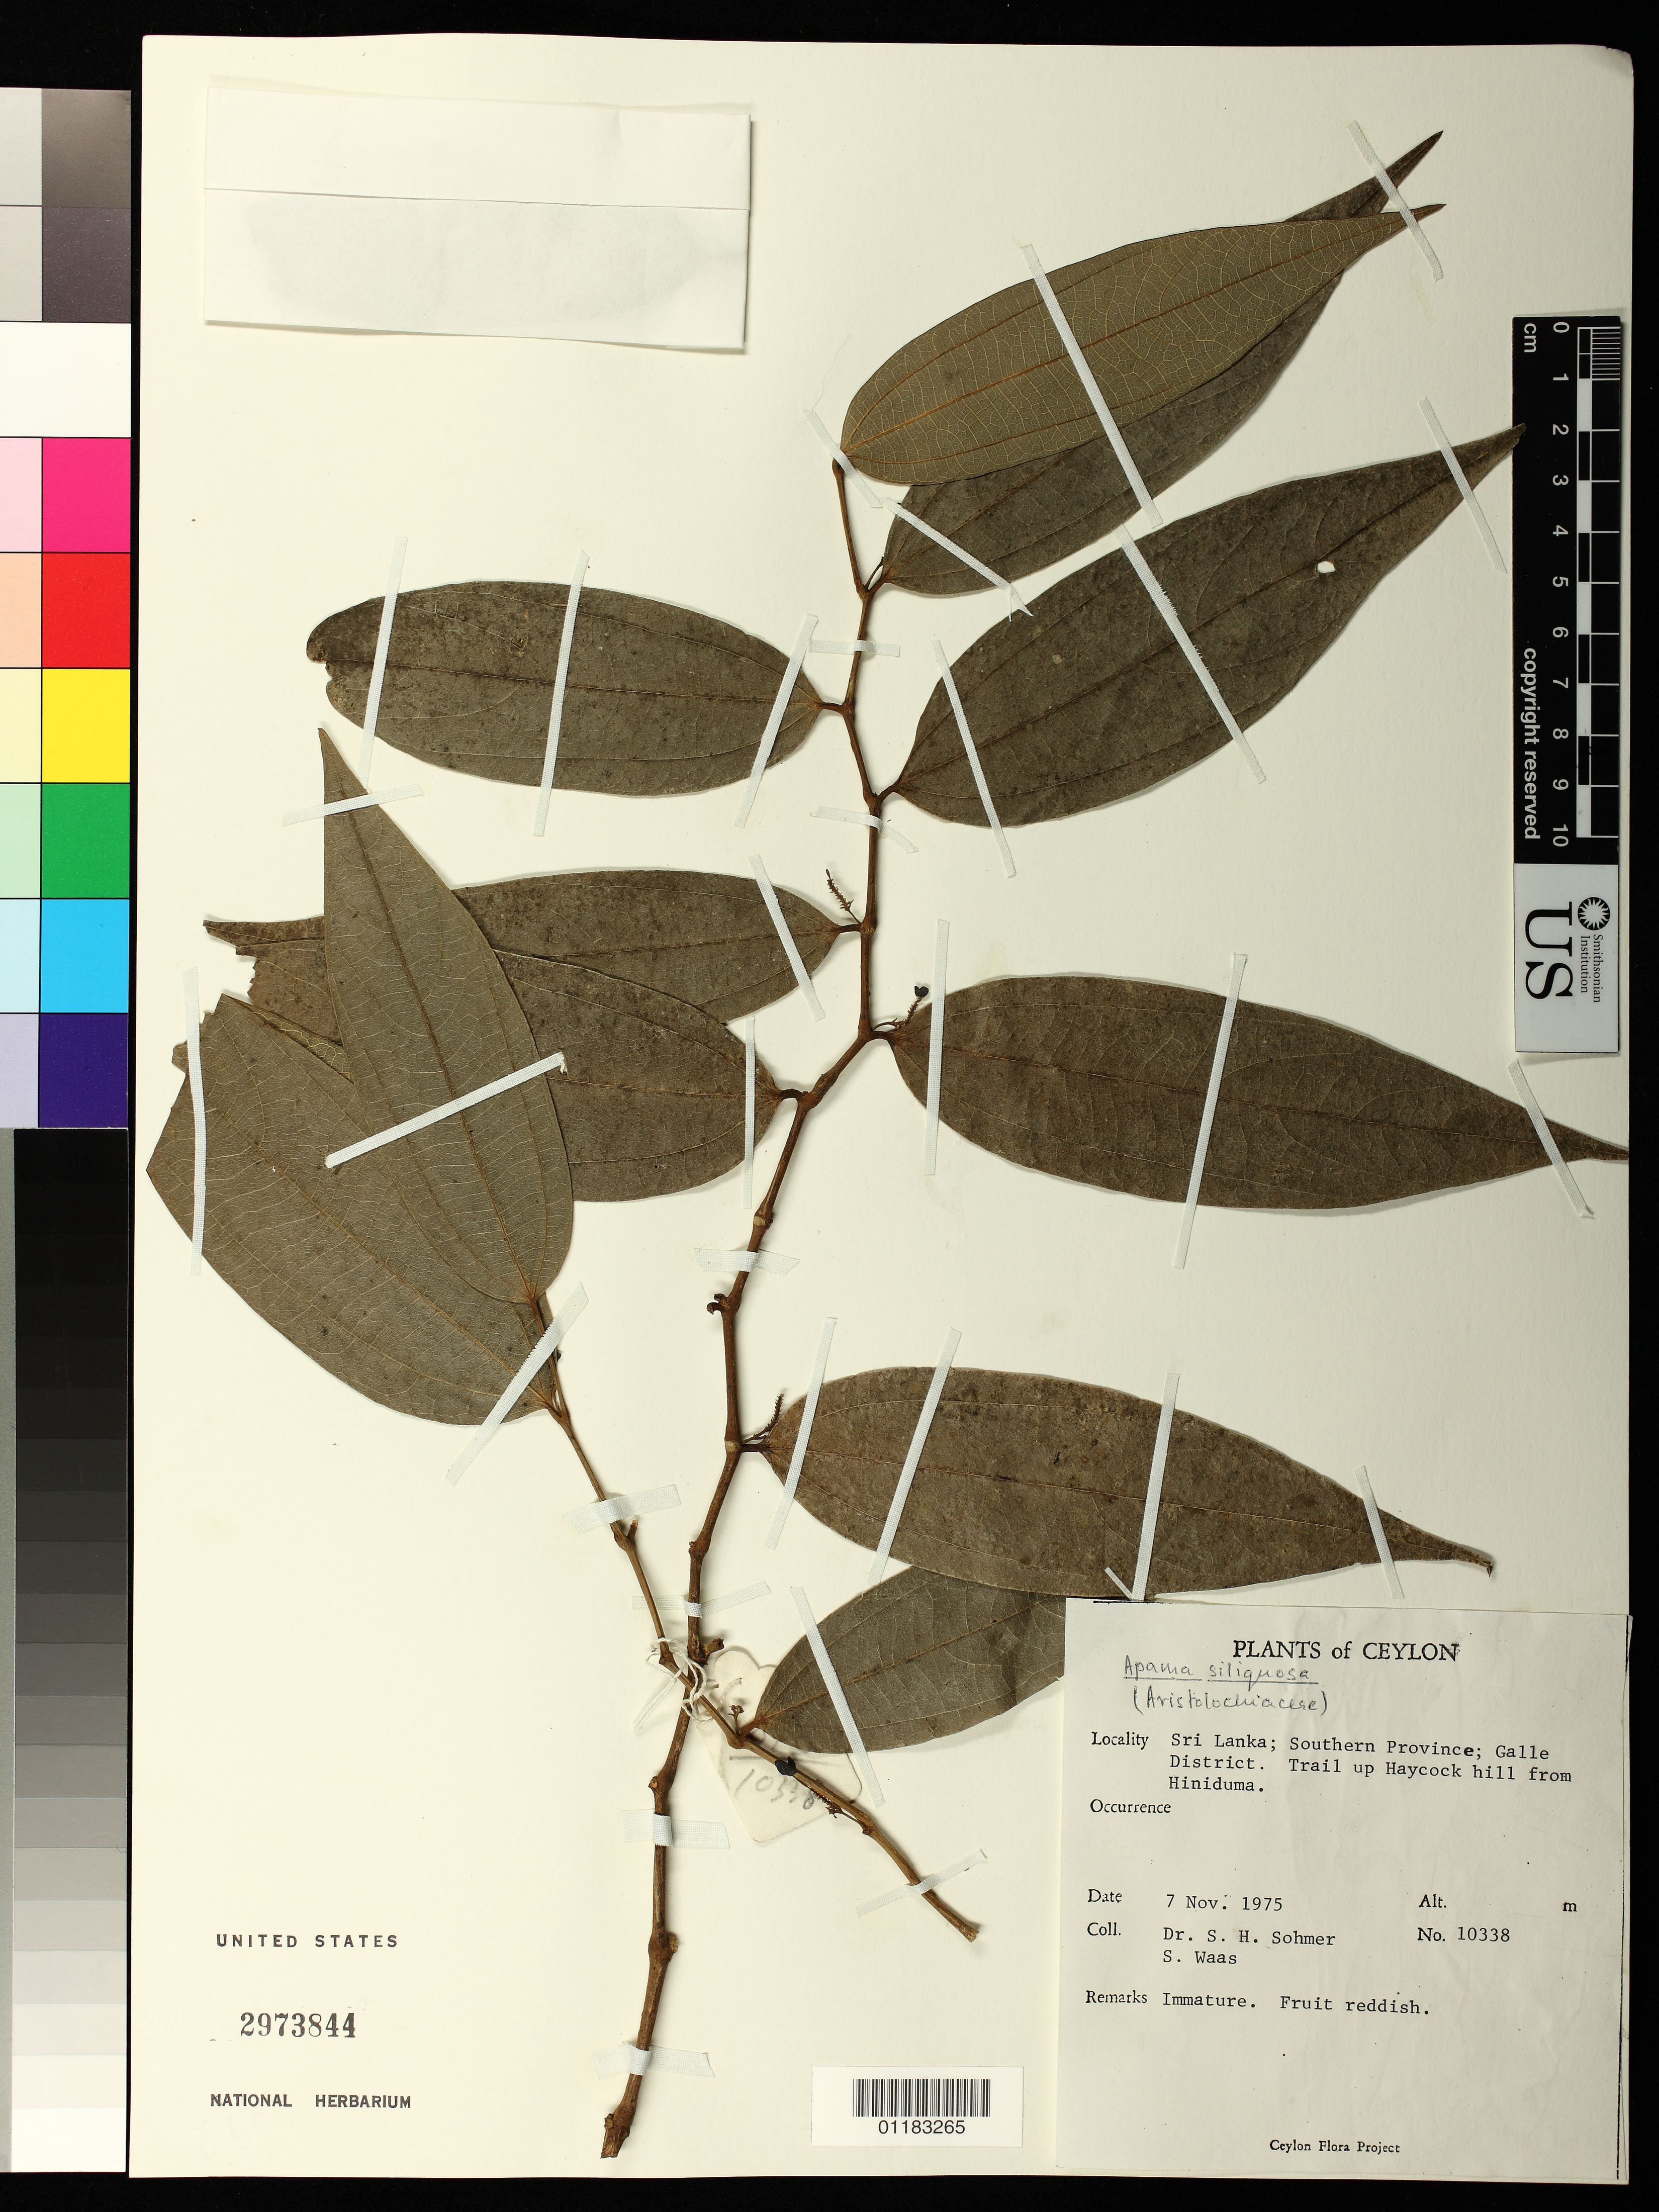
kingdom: Plantae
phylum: Tracheophyta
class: Magnoliopsida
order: Piperales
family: Aristolochiaceae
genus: Thottea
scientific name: Thottea siliquosa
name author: (Lam.) Ding Hou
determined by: Strong, Mark T., (BOT), Smithsonian Institution - National Museum of Natural History (UNITED STATES)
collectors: S. H. Sohmer & S. Waas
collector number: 10338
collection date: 1975-11-07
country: Sri Lanka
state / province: Southern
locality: Sri Lanka; Southern Province; Galle District. Trail up Haycock hill from Hiniduma.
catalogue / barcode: US 2973844